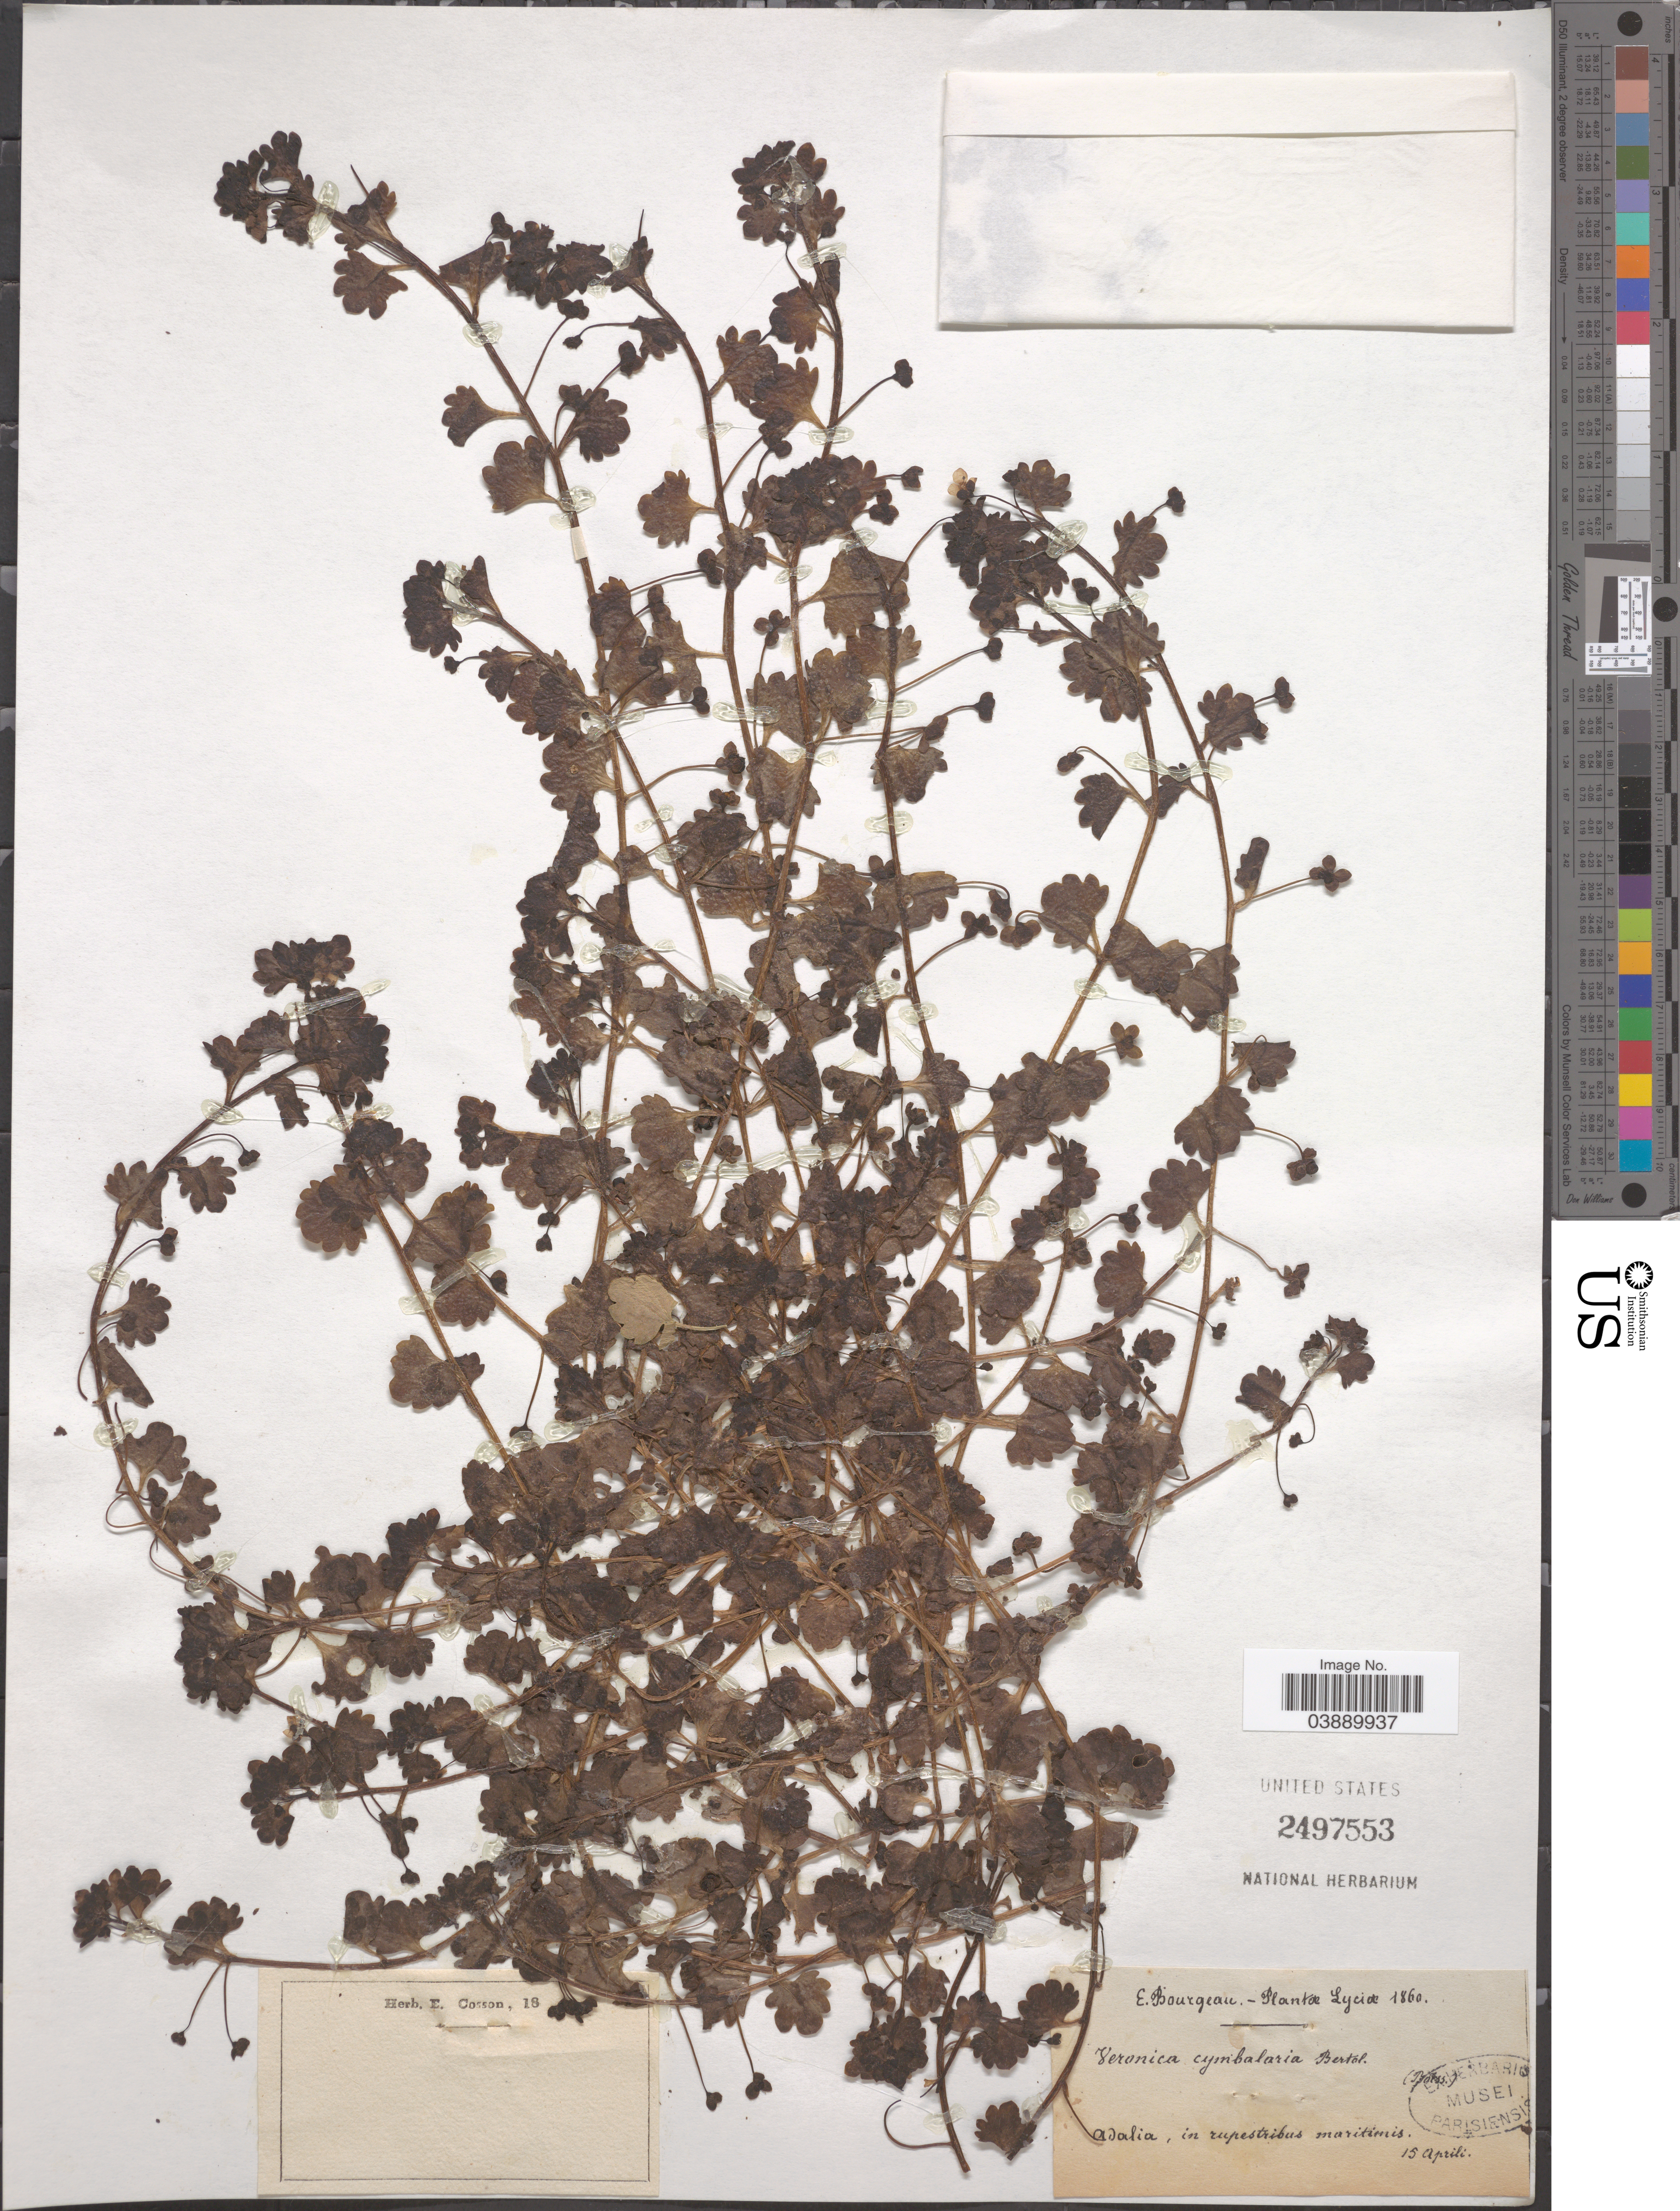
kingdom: Plantae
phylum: Tracheophyta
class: Magnoliopsida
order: Lamiales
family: Plantaginaceae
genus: Veronica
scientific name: Veronica cymbalaria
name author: M. Bodard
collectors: E. Bourgeau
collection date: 1860-04-15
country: Turkey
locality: Lyciæ. Adalia, in rupestribus maritimis.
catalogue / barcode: US 2497553